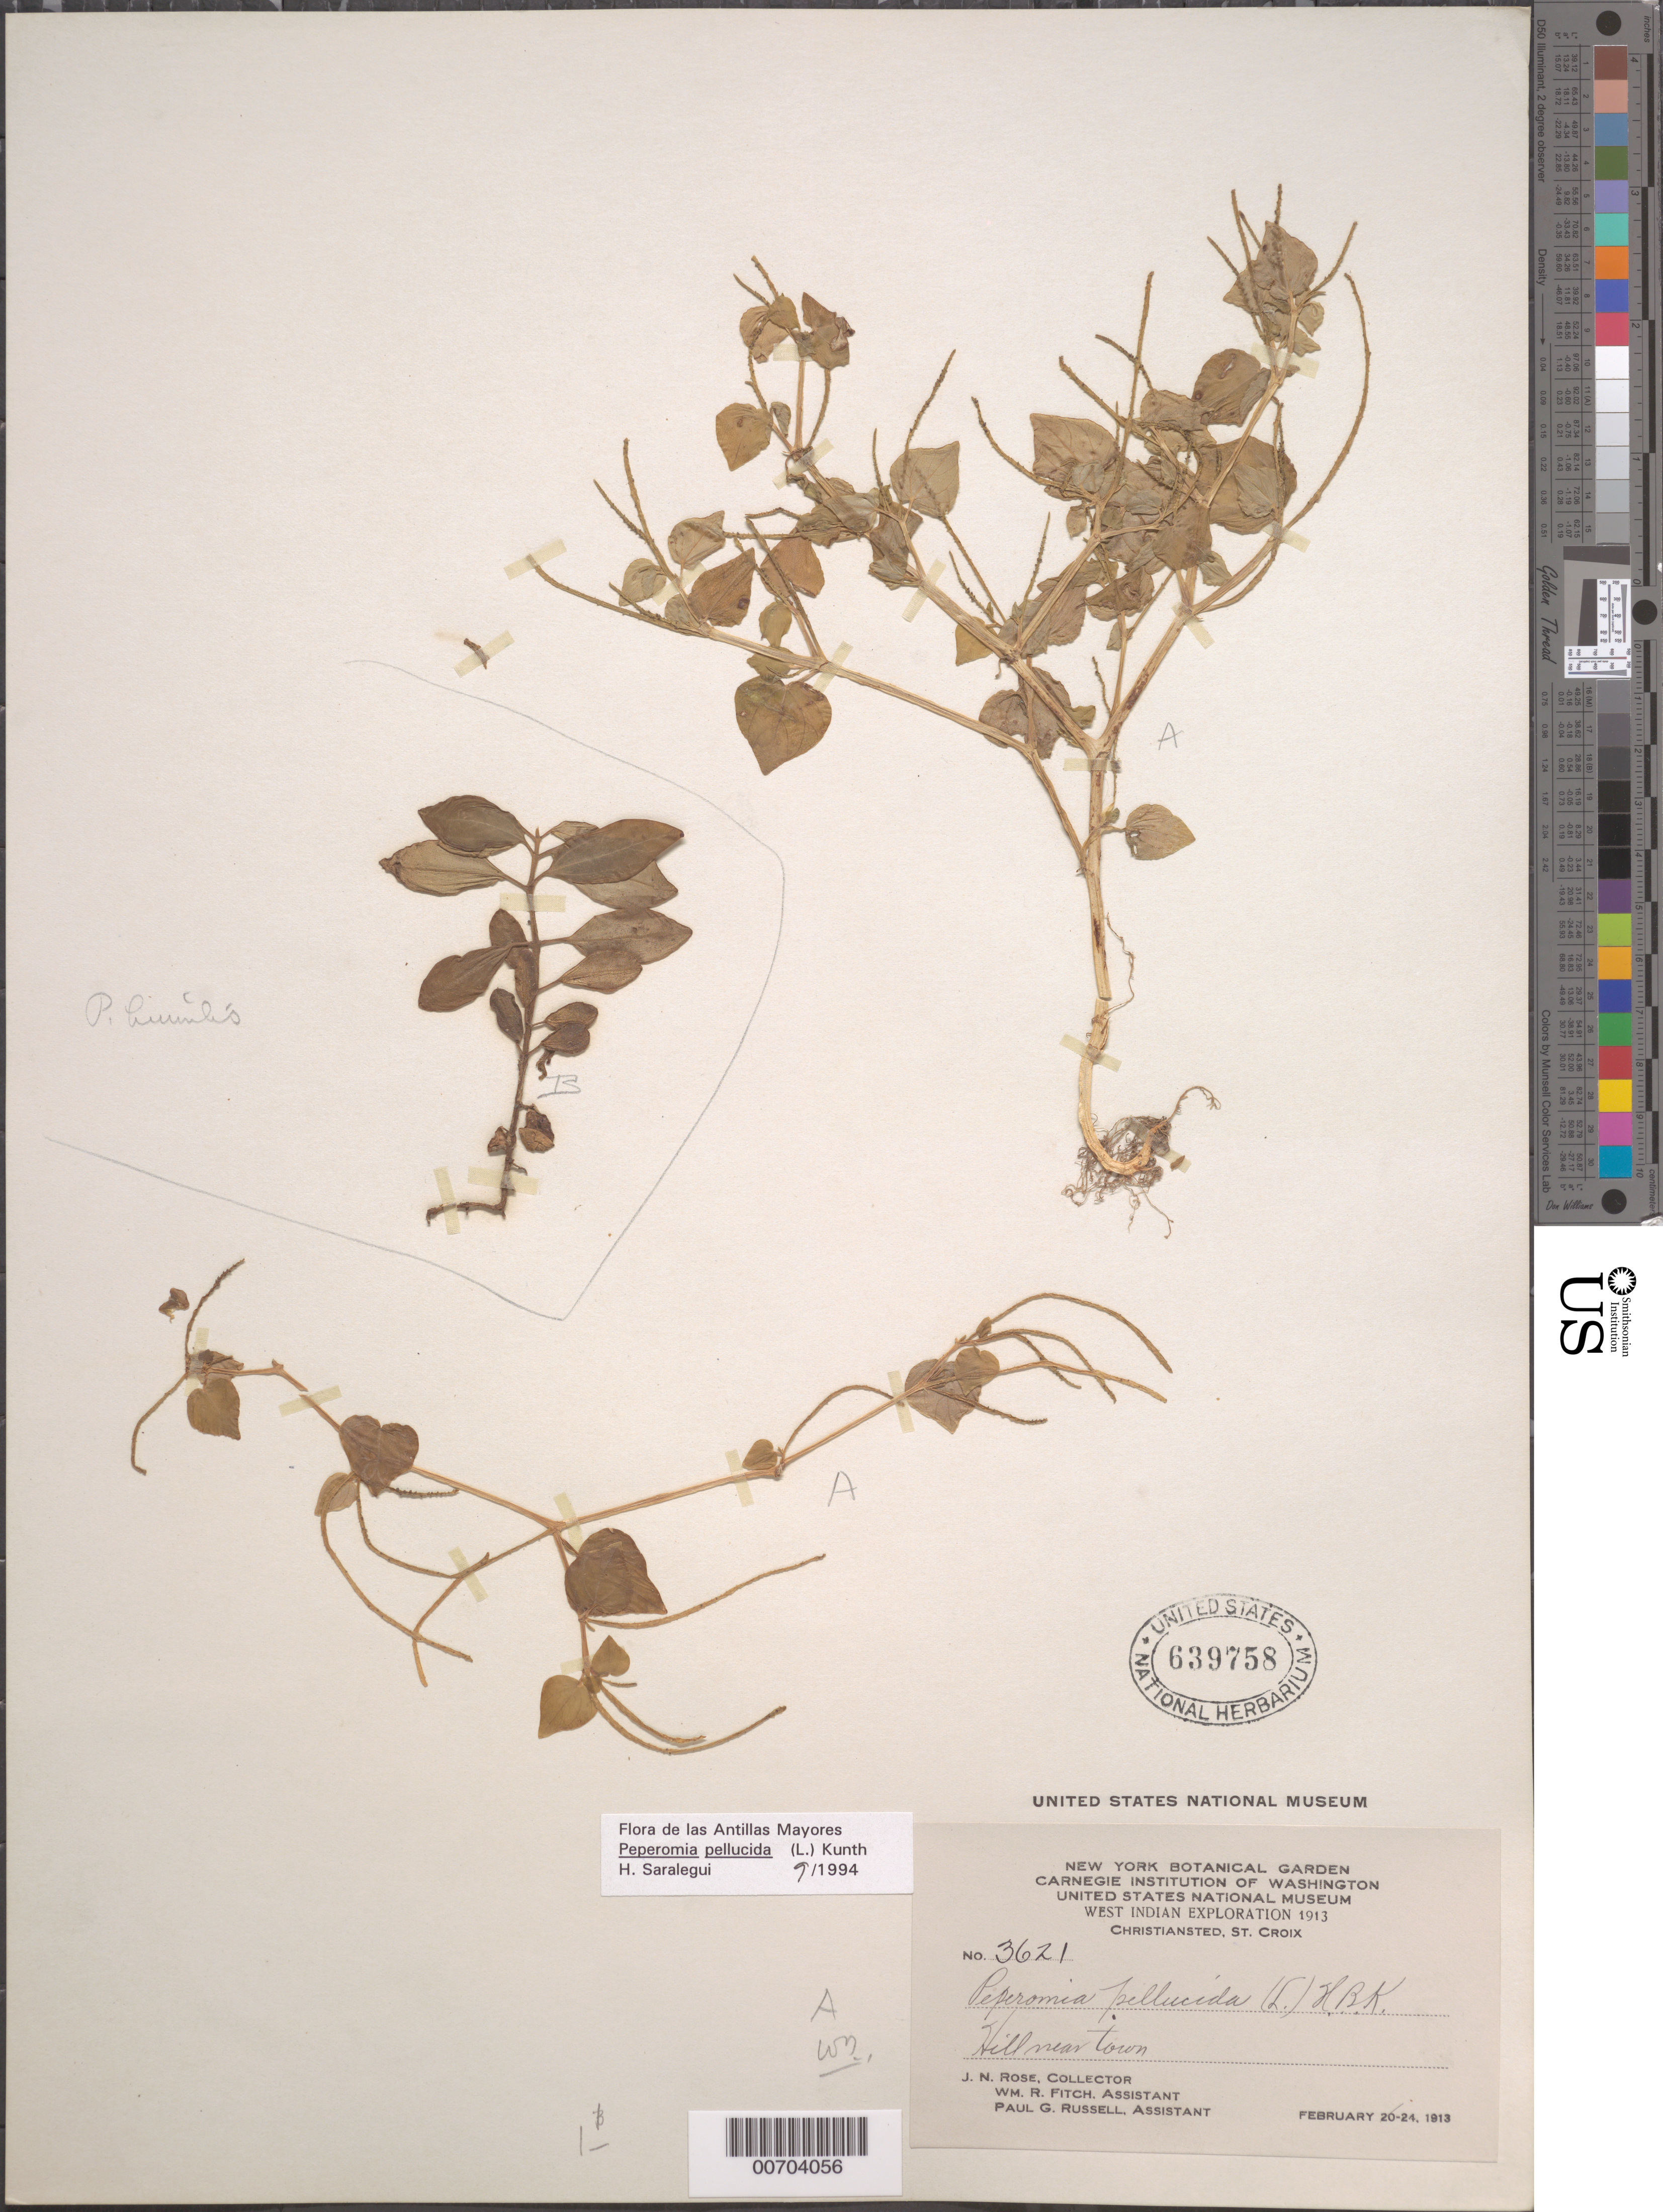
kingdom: Plantae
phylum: Tracheophyta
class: Magnoliopsida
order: Piperales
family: Piperaceae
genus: Peperomia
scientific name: Peperomia pellucida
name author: (L.) Kunth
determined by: Saralegui Boza, H.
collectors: J. N. Rose, W. R. Fitch & P. G. Russell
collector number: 3621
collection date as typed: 20 Feb 1913 to 24 Feb 1913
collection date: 1913-02-20/1913-02-24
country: U.S. Virgin Islands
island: St. Croix Island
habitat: Hill near town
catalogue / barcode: US 639758